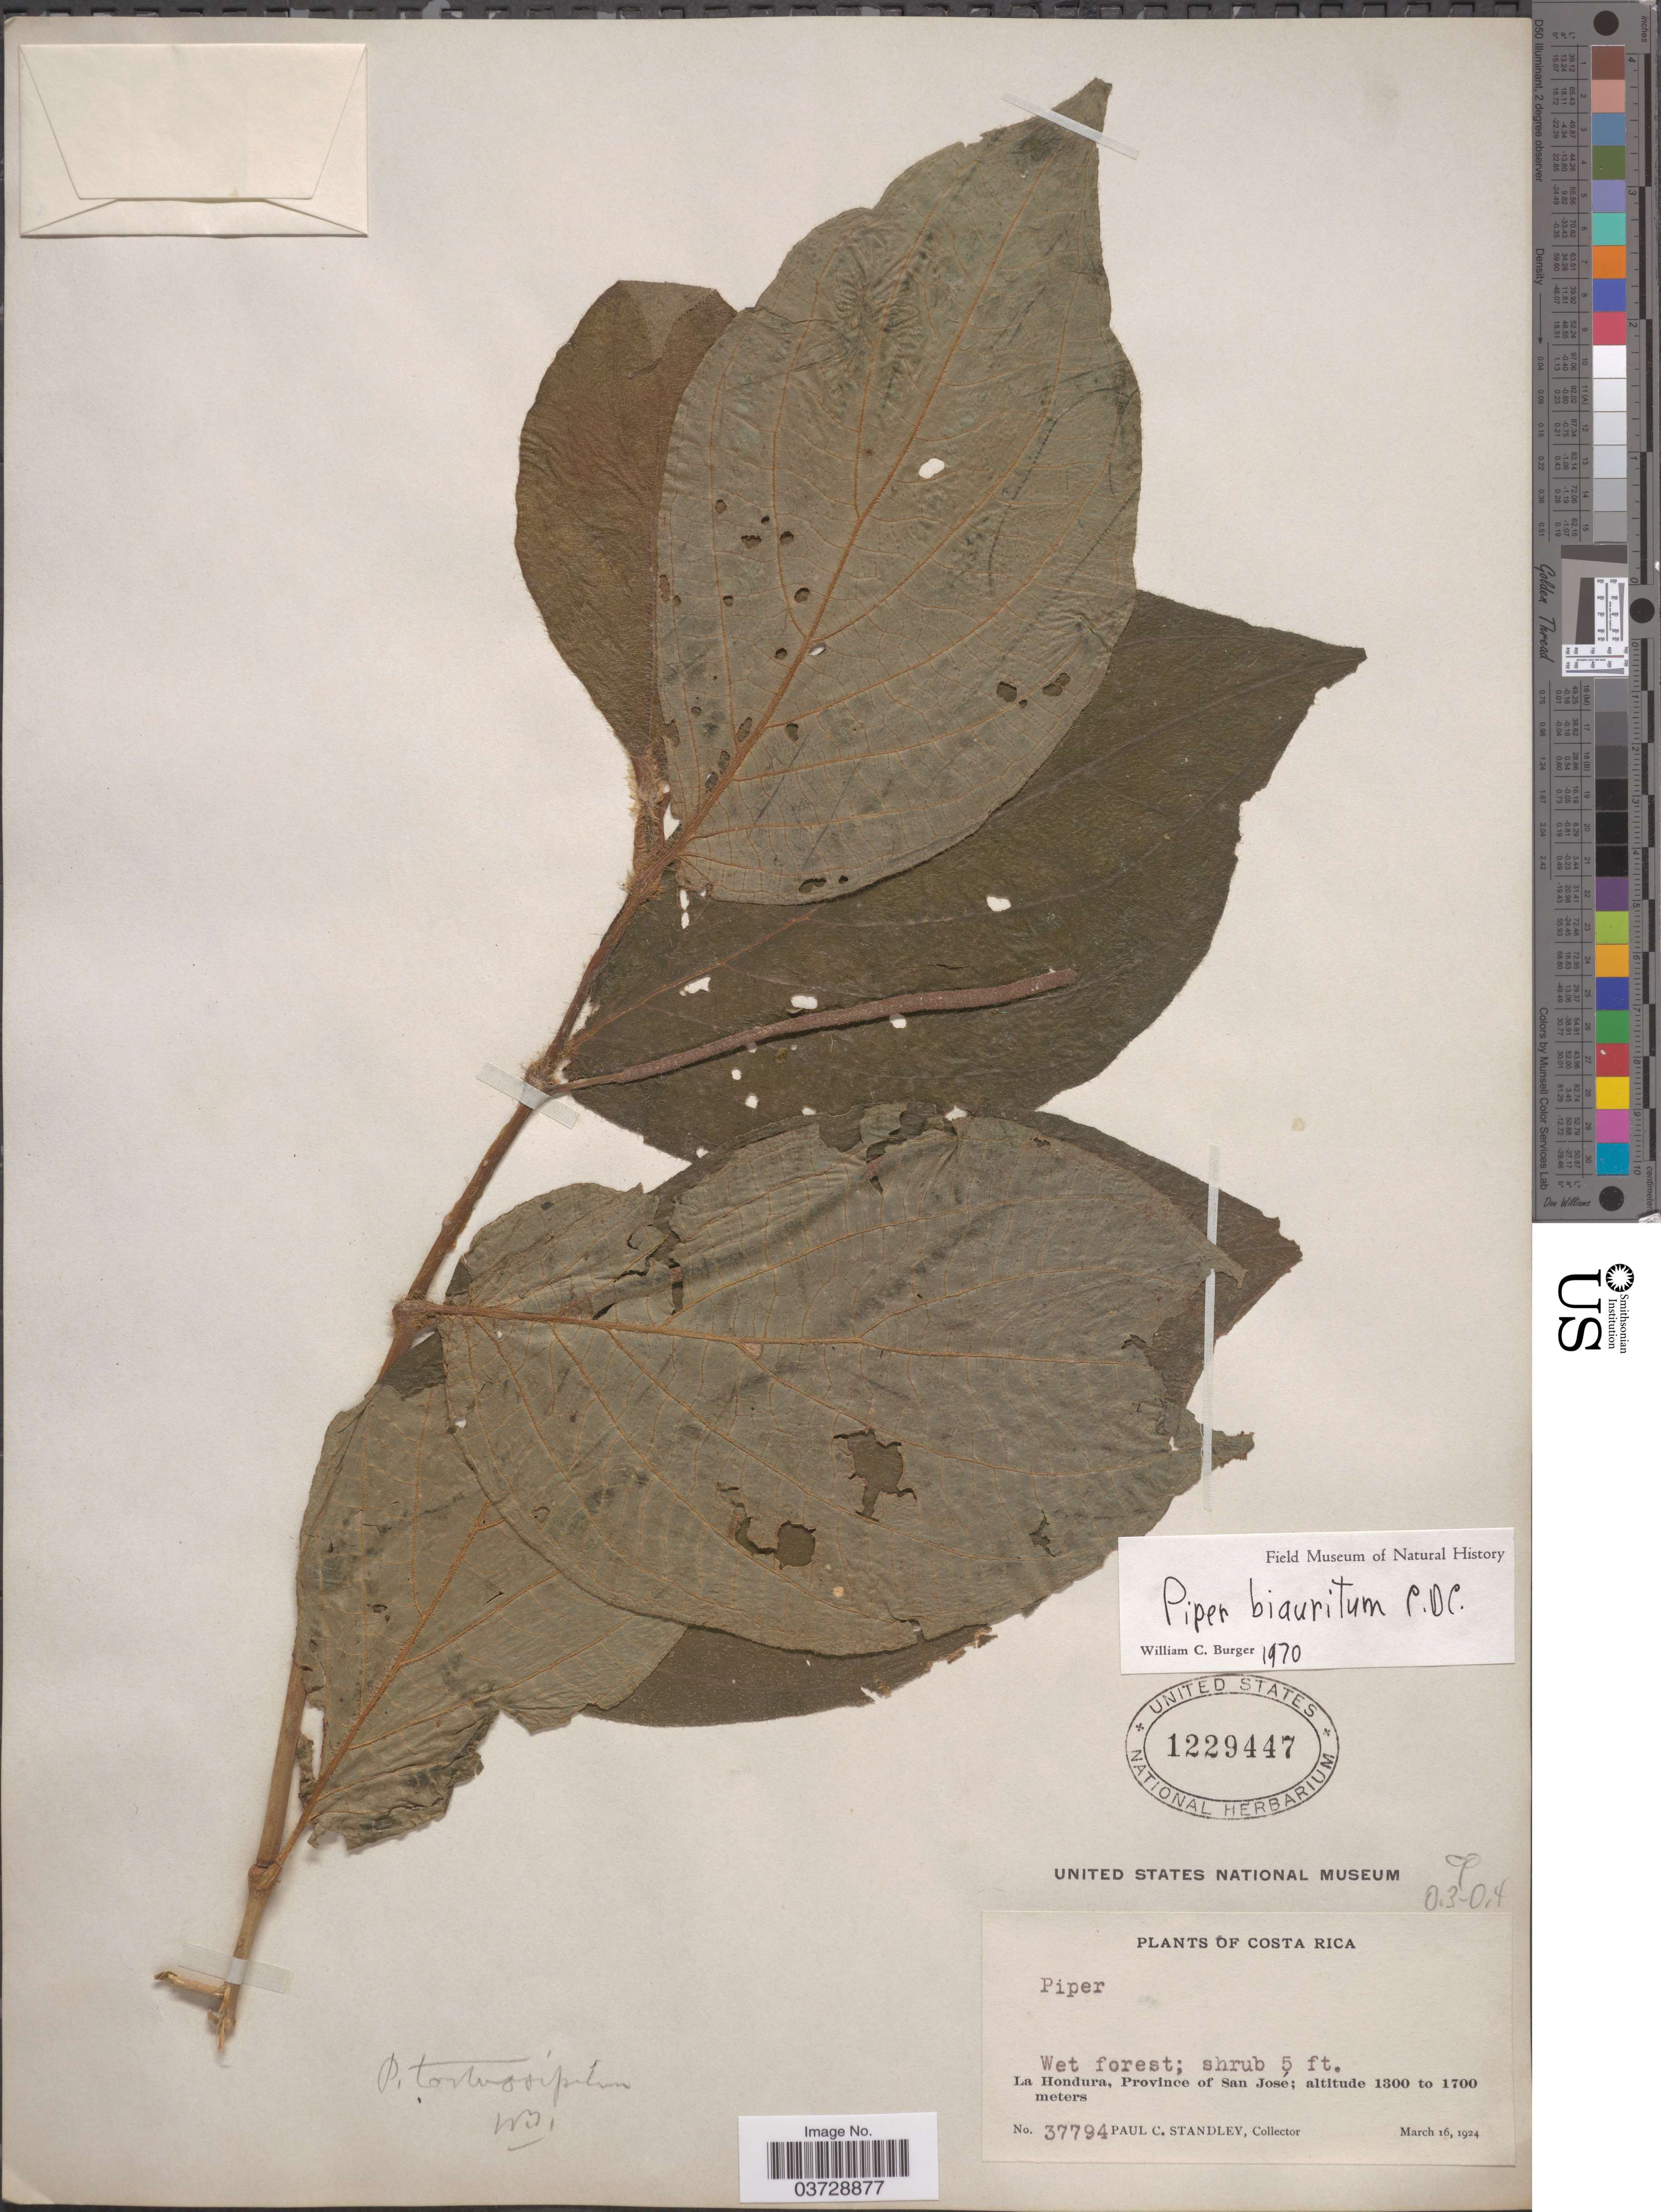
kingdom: Plantae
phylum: Tracheophyta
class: Magnoliopsida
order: Piperales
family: Piperaceae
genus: Piper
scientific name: Piper biauritum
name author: C. DC. in Pittier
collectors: P. C. Standley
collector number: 37794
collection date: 1924-03-16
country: Costa Rica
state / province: San José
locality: La Hondura.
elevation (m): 1300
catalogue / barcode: US 1229447